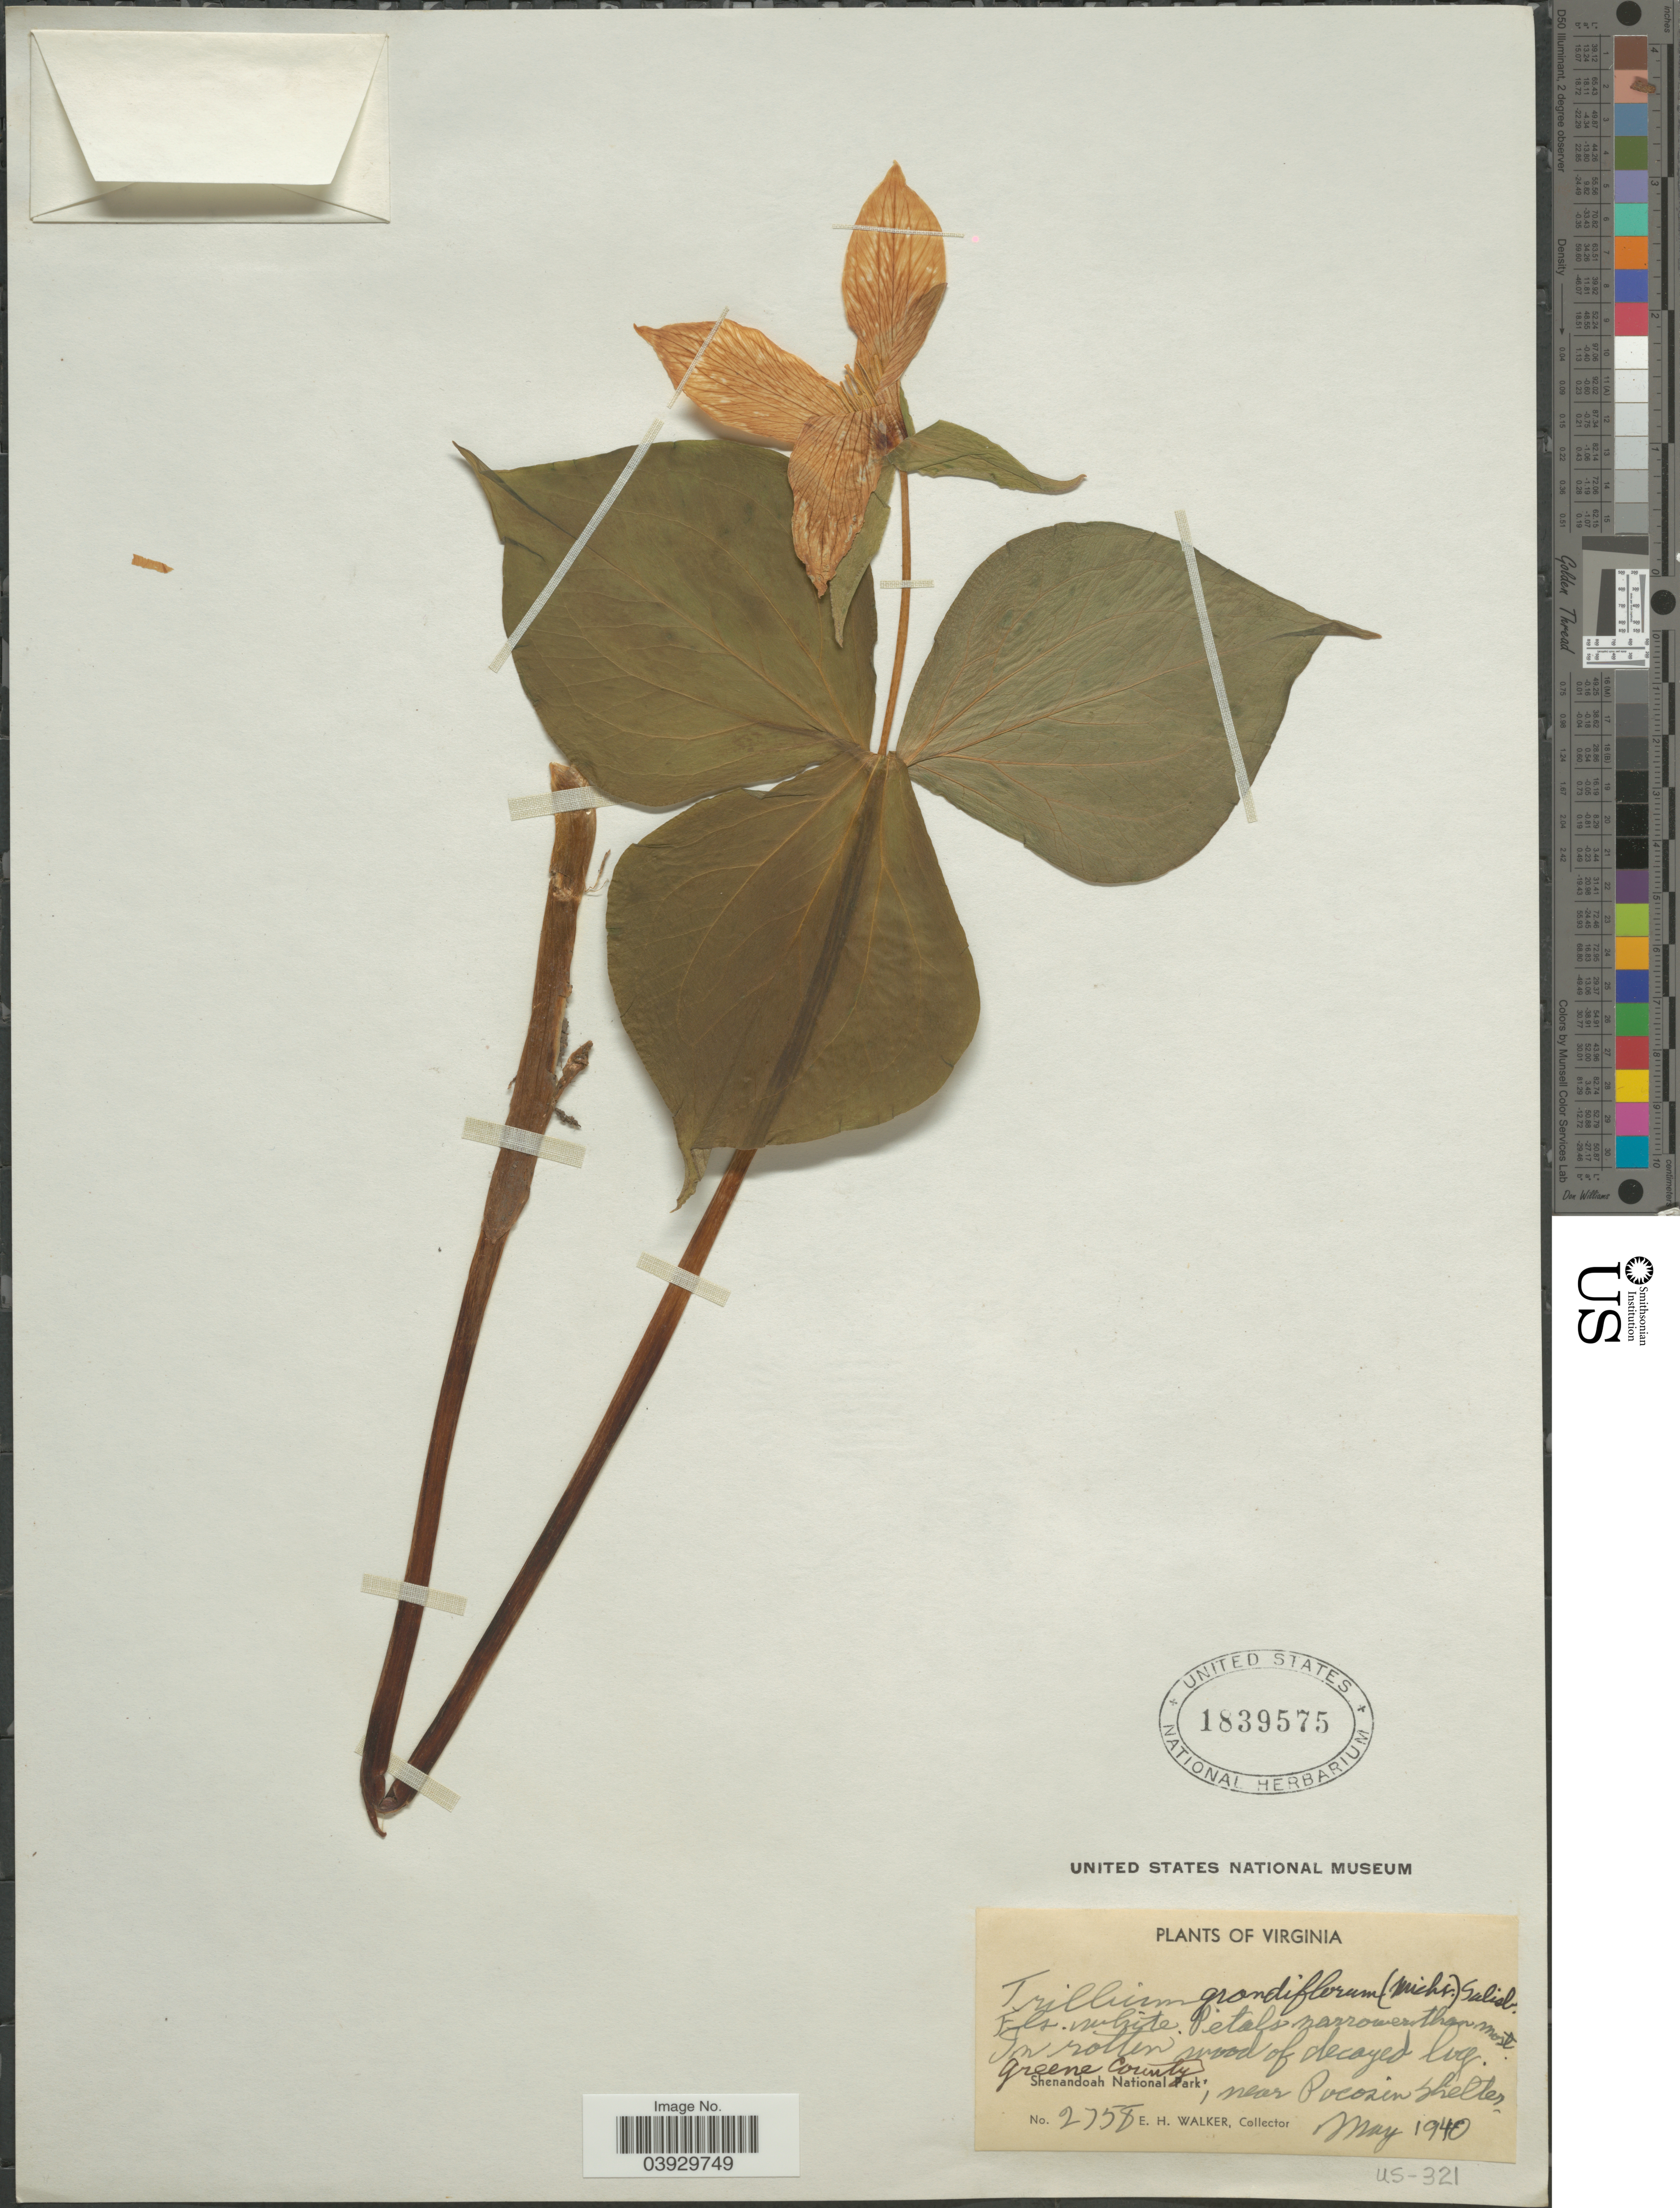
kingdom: Plantae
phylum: Tracheophyta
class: Liliopsida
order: Liliales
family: Melanthiaceae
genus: Trillium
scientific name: Trillium grandiflorum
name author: (Michx.) Salisb.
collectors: E. H. Walker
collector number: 2758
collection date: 1940-05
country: United States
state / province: Virginia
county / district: Greene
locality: Greene County. Shenandoah National Park, near Pocosin Shelter.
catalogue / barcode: US 1839575